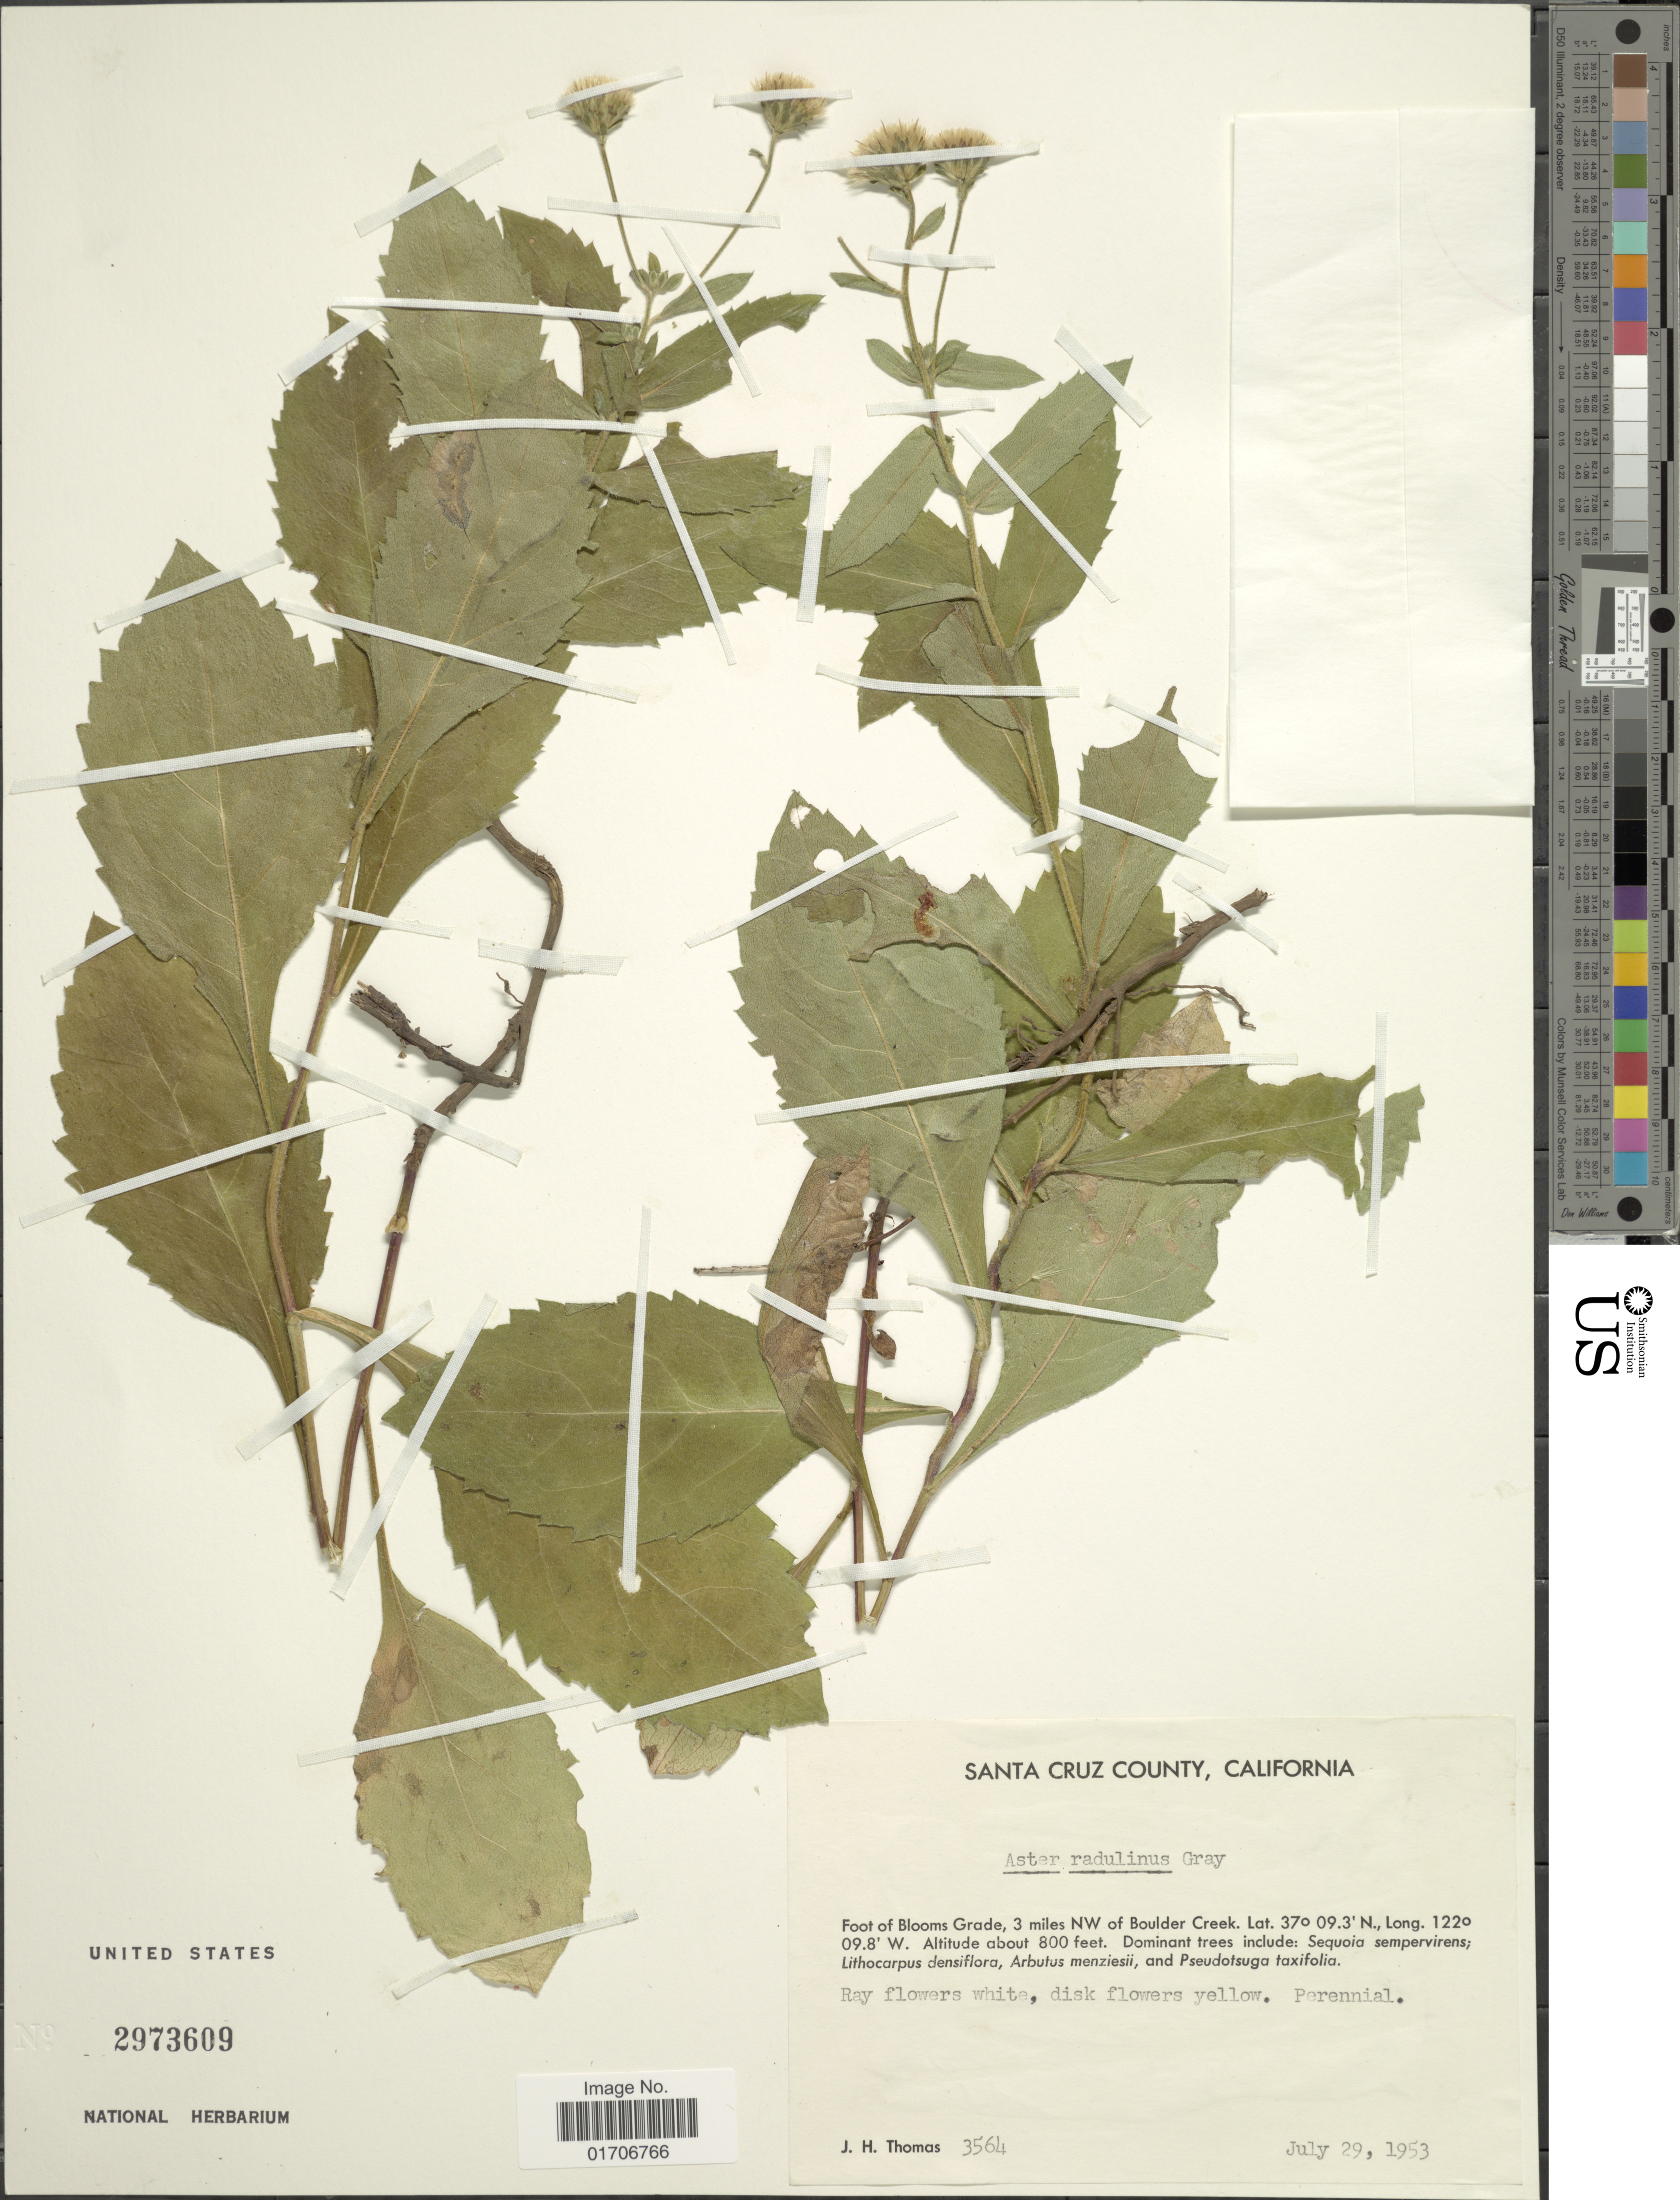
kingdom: Plantae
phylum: Tracheophyta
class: Magnoliopsida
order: Asterales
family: Asteraceae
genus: Eurybia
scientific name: Eurybia radulina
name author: (A. Gray) G.L. Nesom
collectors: J. H. Thomas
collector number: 3564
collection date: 1953-07-29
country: United States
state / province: California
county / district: Santa Cruz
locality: Santa Cruz County, California. Foot of Blooms Grade, 3 miles NW of Boulder Creek.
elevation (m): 244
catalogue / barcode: US 2973609